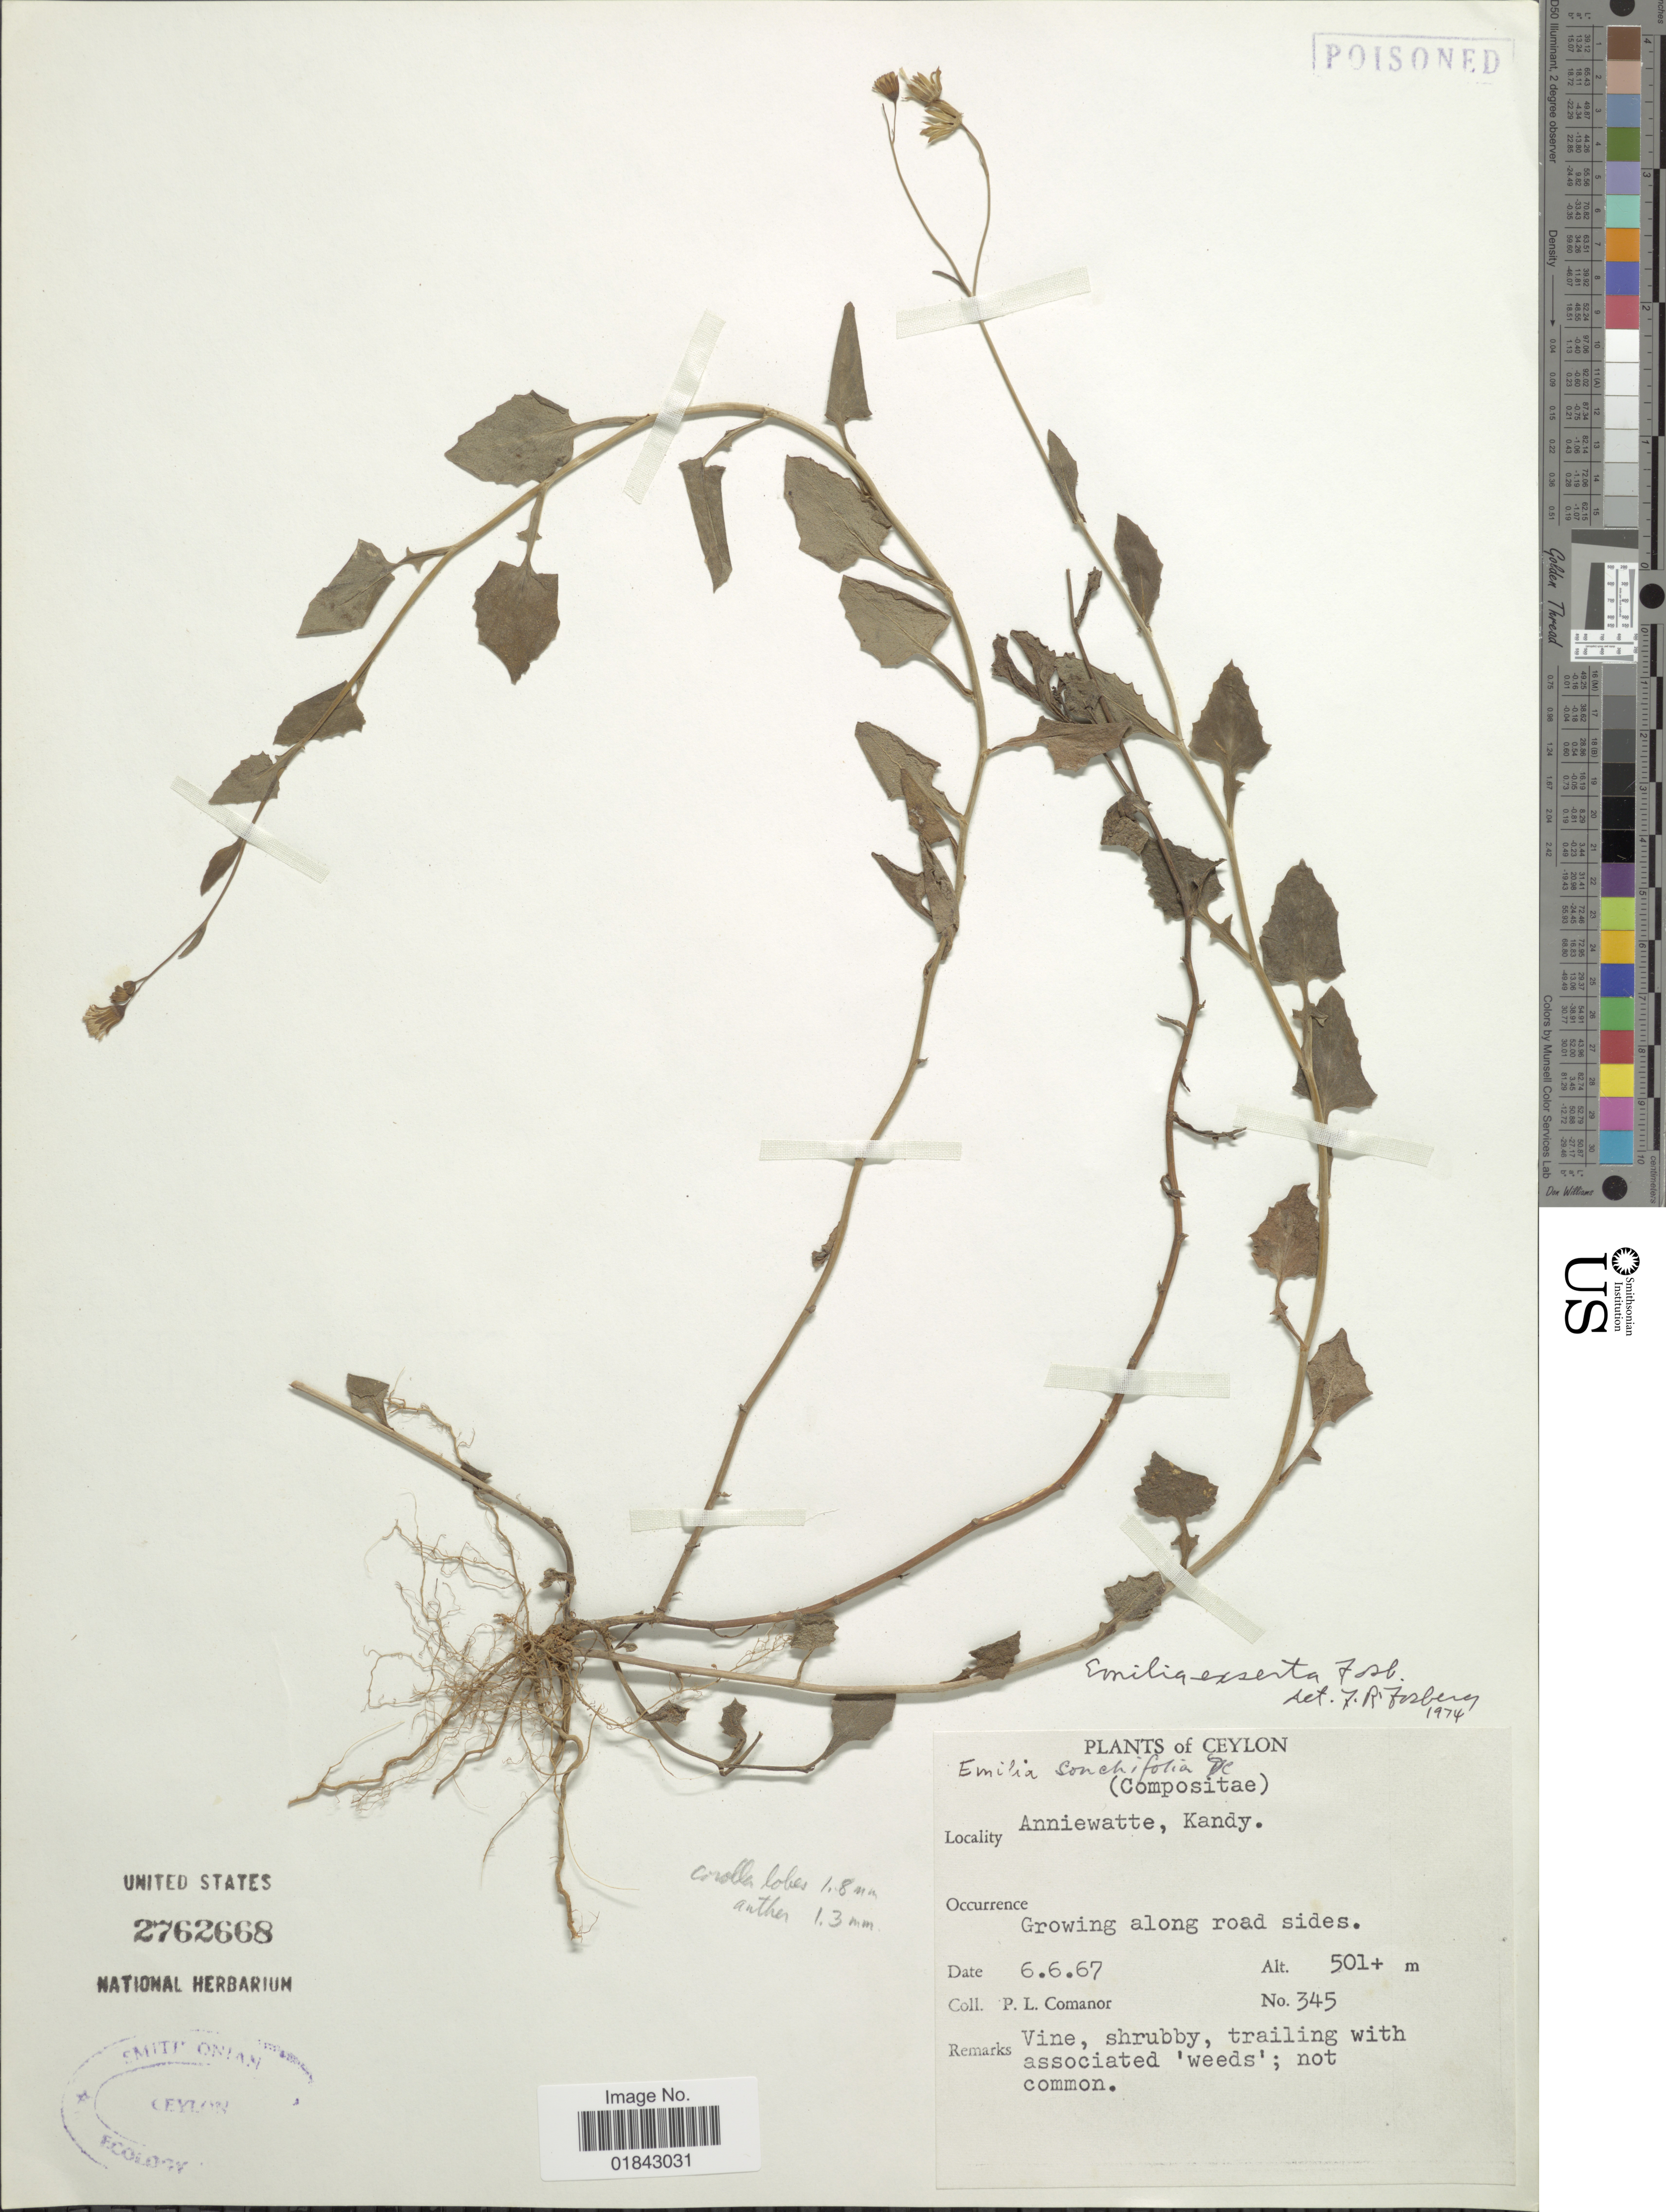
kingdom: Plantae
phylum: Tracheophyta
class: Magnoliopsida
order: Asterales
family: Asteraceae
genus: Emilia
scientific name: Emilia exserta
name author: Fosberg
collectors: P. Comanor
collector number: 345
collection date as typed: Transcribed d/m/y: 6/6/67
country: Sri Lanka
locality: Ceylon, Anniewatte, Kandy, growing along road sides, vine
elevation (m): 345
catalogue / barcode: US 2762668